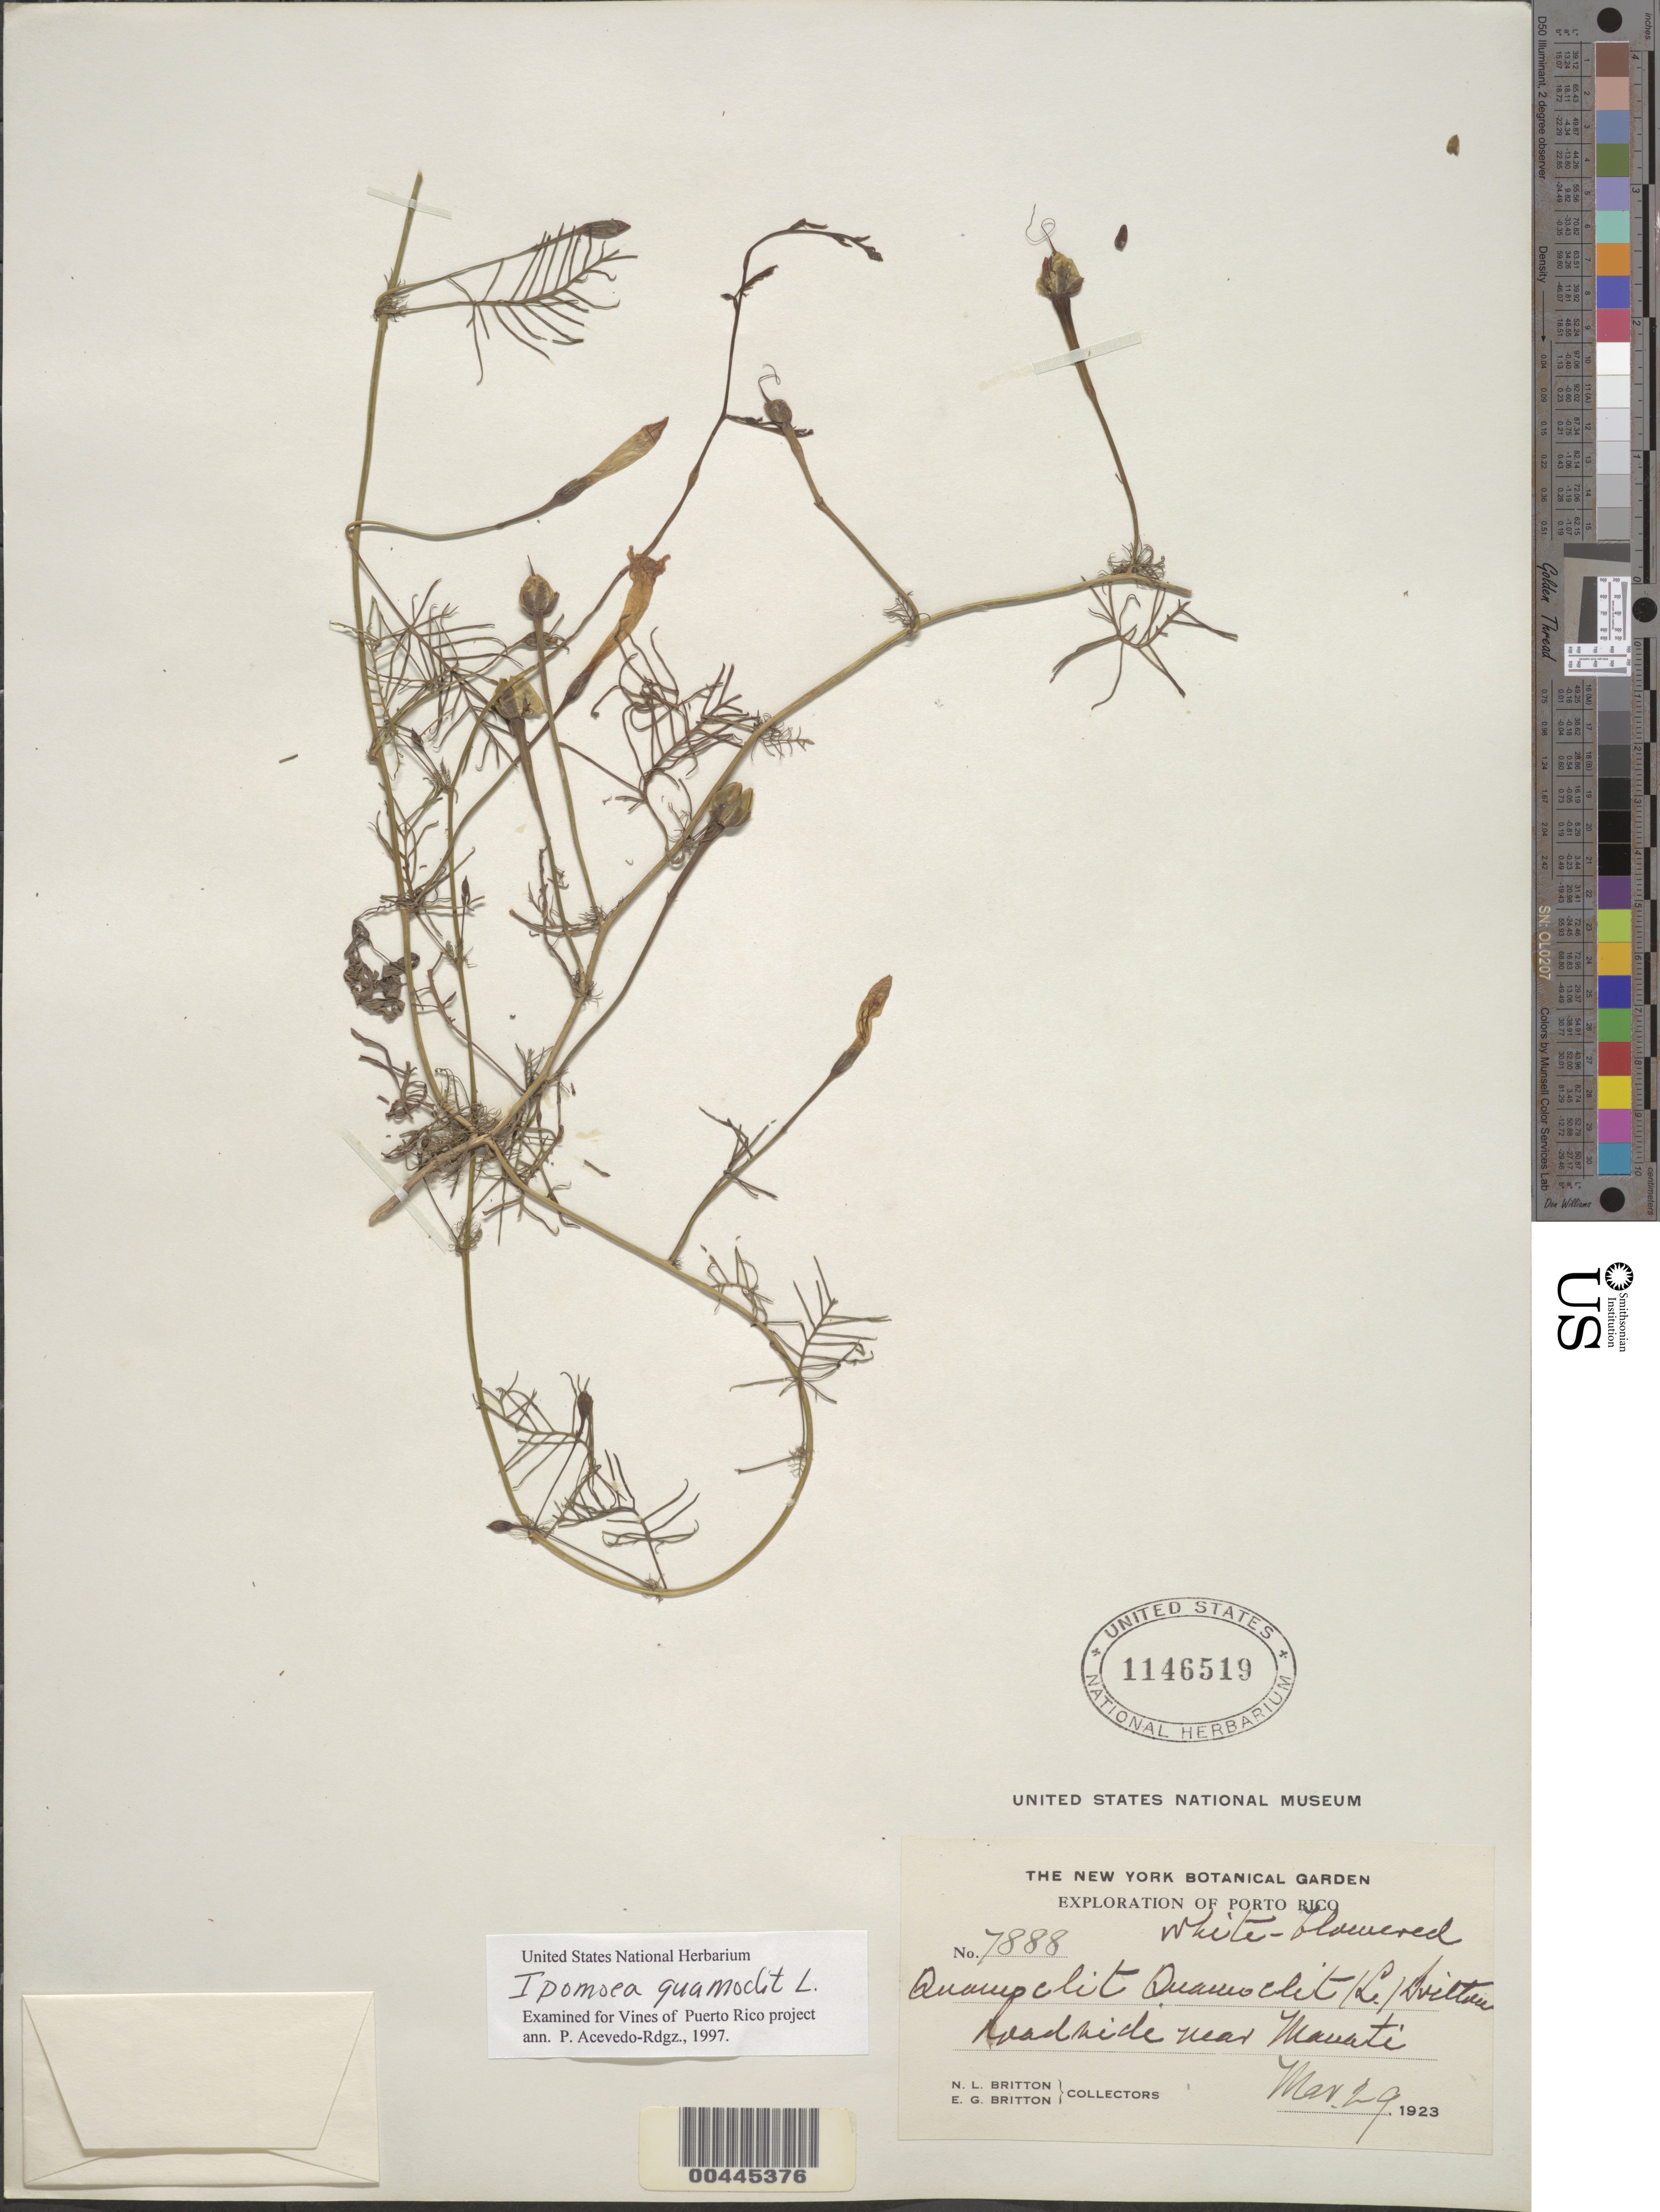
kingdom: Plantae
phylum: Tracheophyta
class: Magnoliopsida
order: Solanales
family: Convolvulaceae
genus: Ipomoea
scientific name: Ipomoea quamoclit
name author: L.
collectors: Britton, -- & Britton, --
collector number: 7888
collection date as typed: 29 Mar 1923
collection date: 1923-03-29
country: Puerto Rico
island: Greater Antilles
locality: near Manati. Roadside.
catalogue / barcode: US 1146519